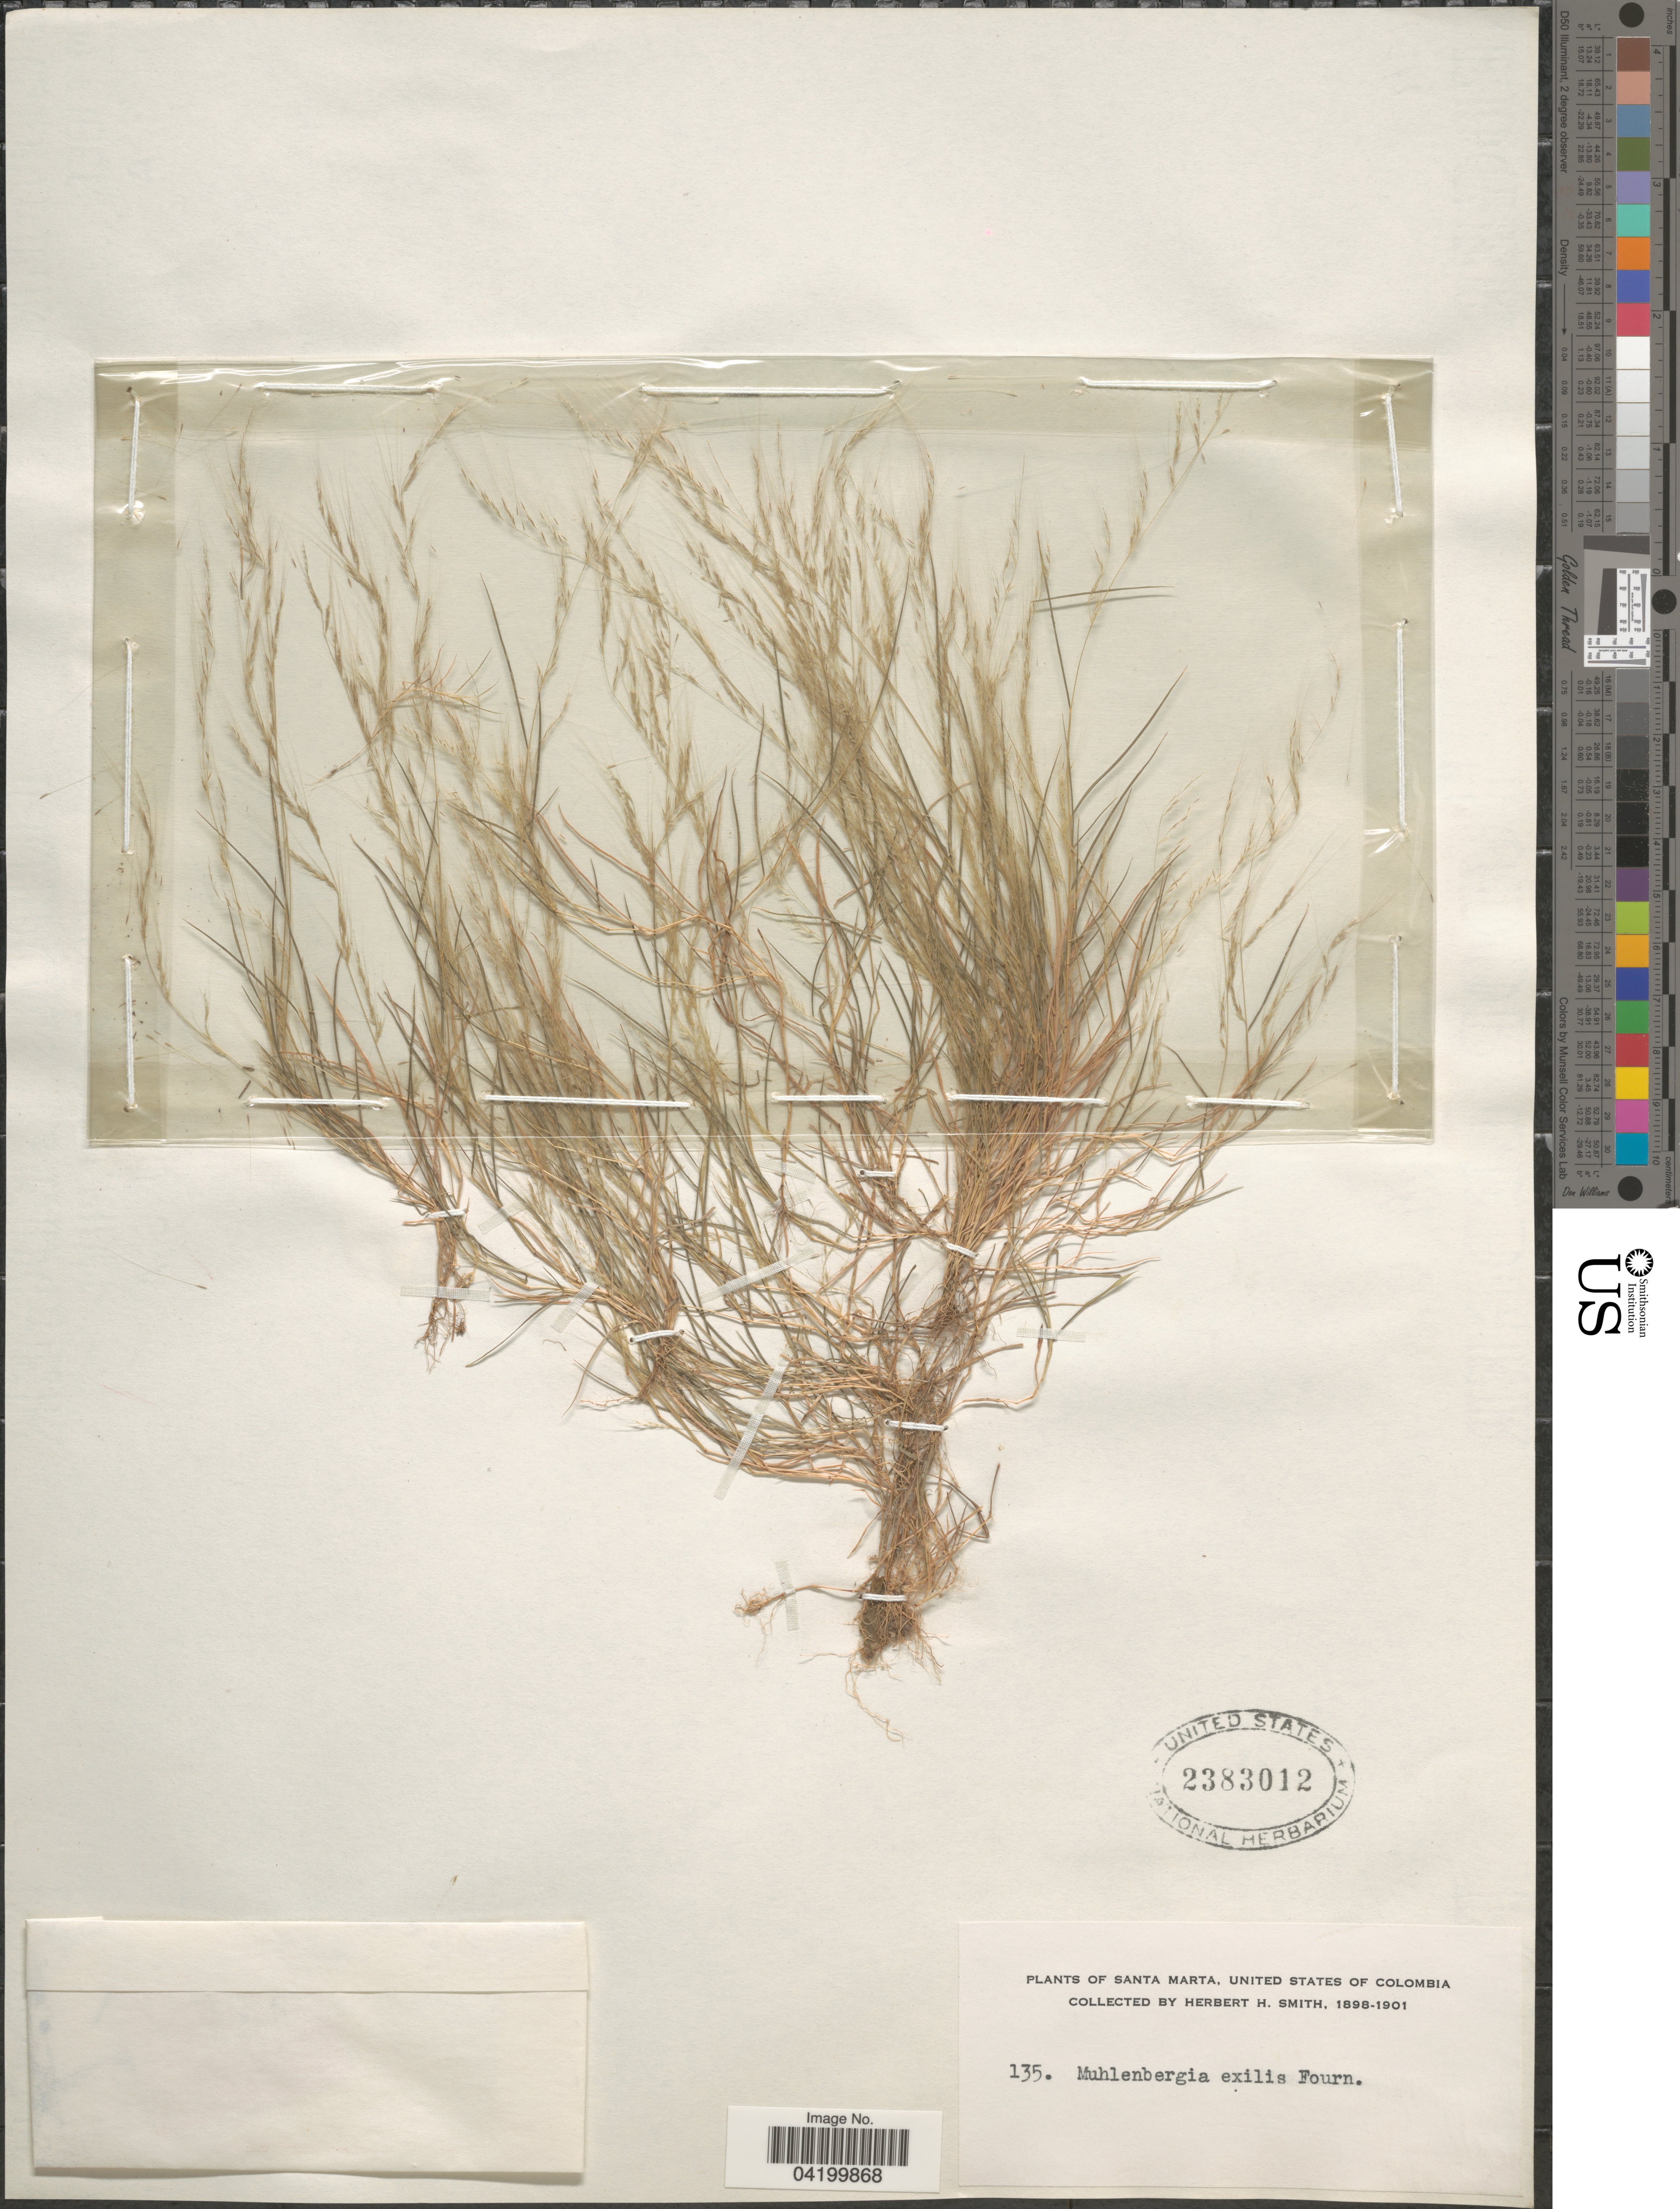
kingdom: Plantae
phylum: Tracheophyta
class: Liliopsida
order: Poales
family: Poaceae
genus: Muhlenbergia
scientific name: Muhlenbergia tenella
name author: (Kunth) Trin.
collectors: Herbert H. Smith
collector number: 135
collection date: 1898/1901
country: Colombia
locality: Santa Marta.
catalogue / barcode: US 2383012